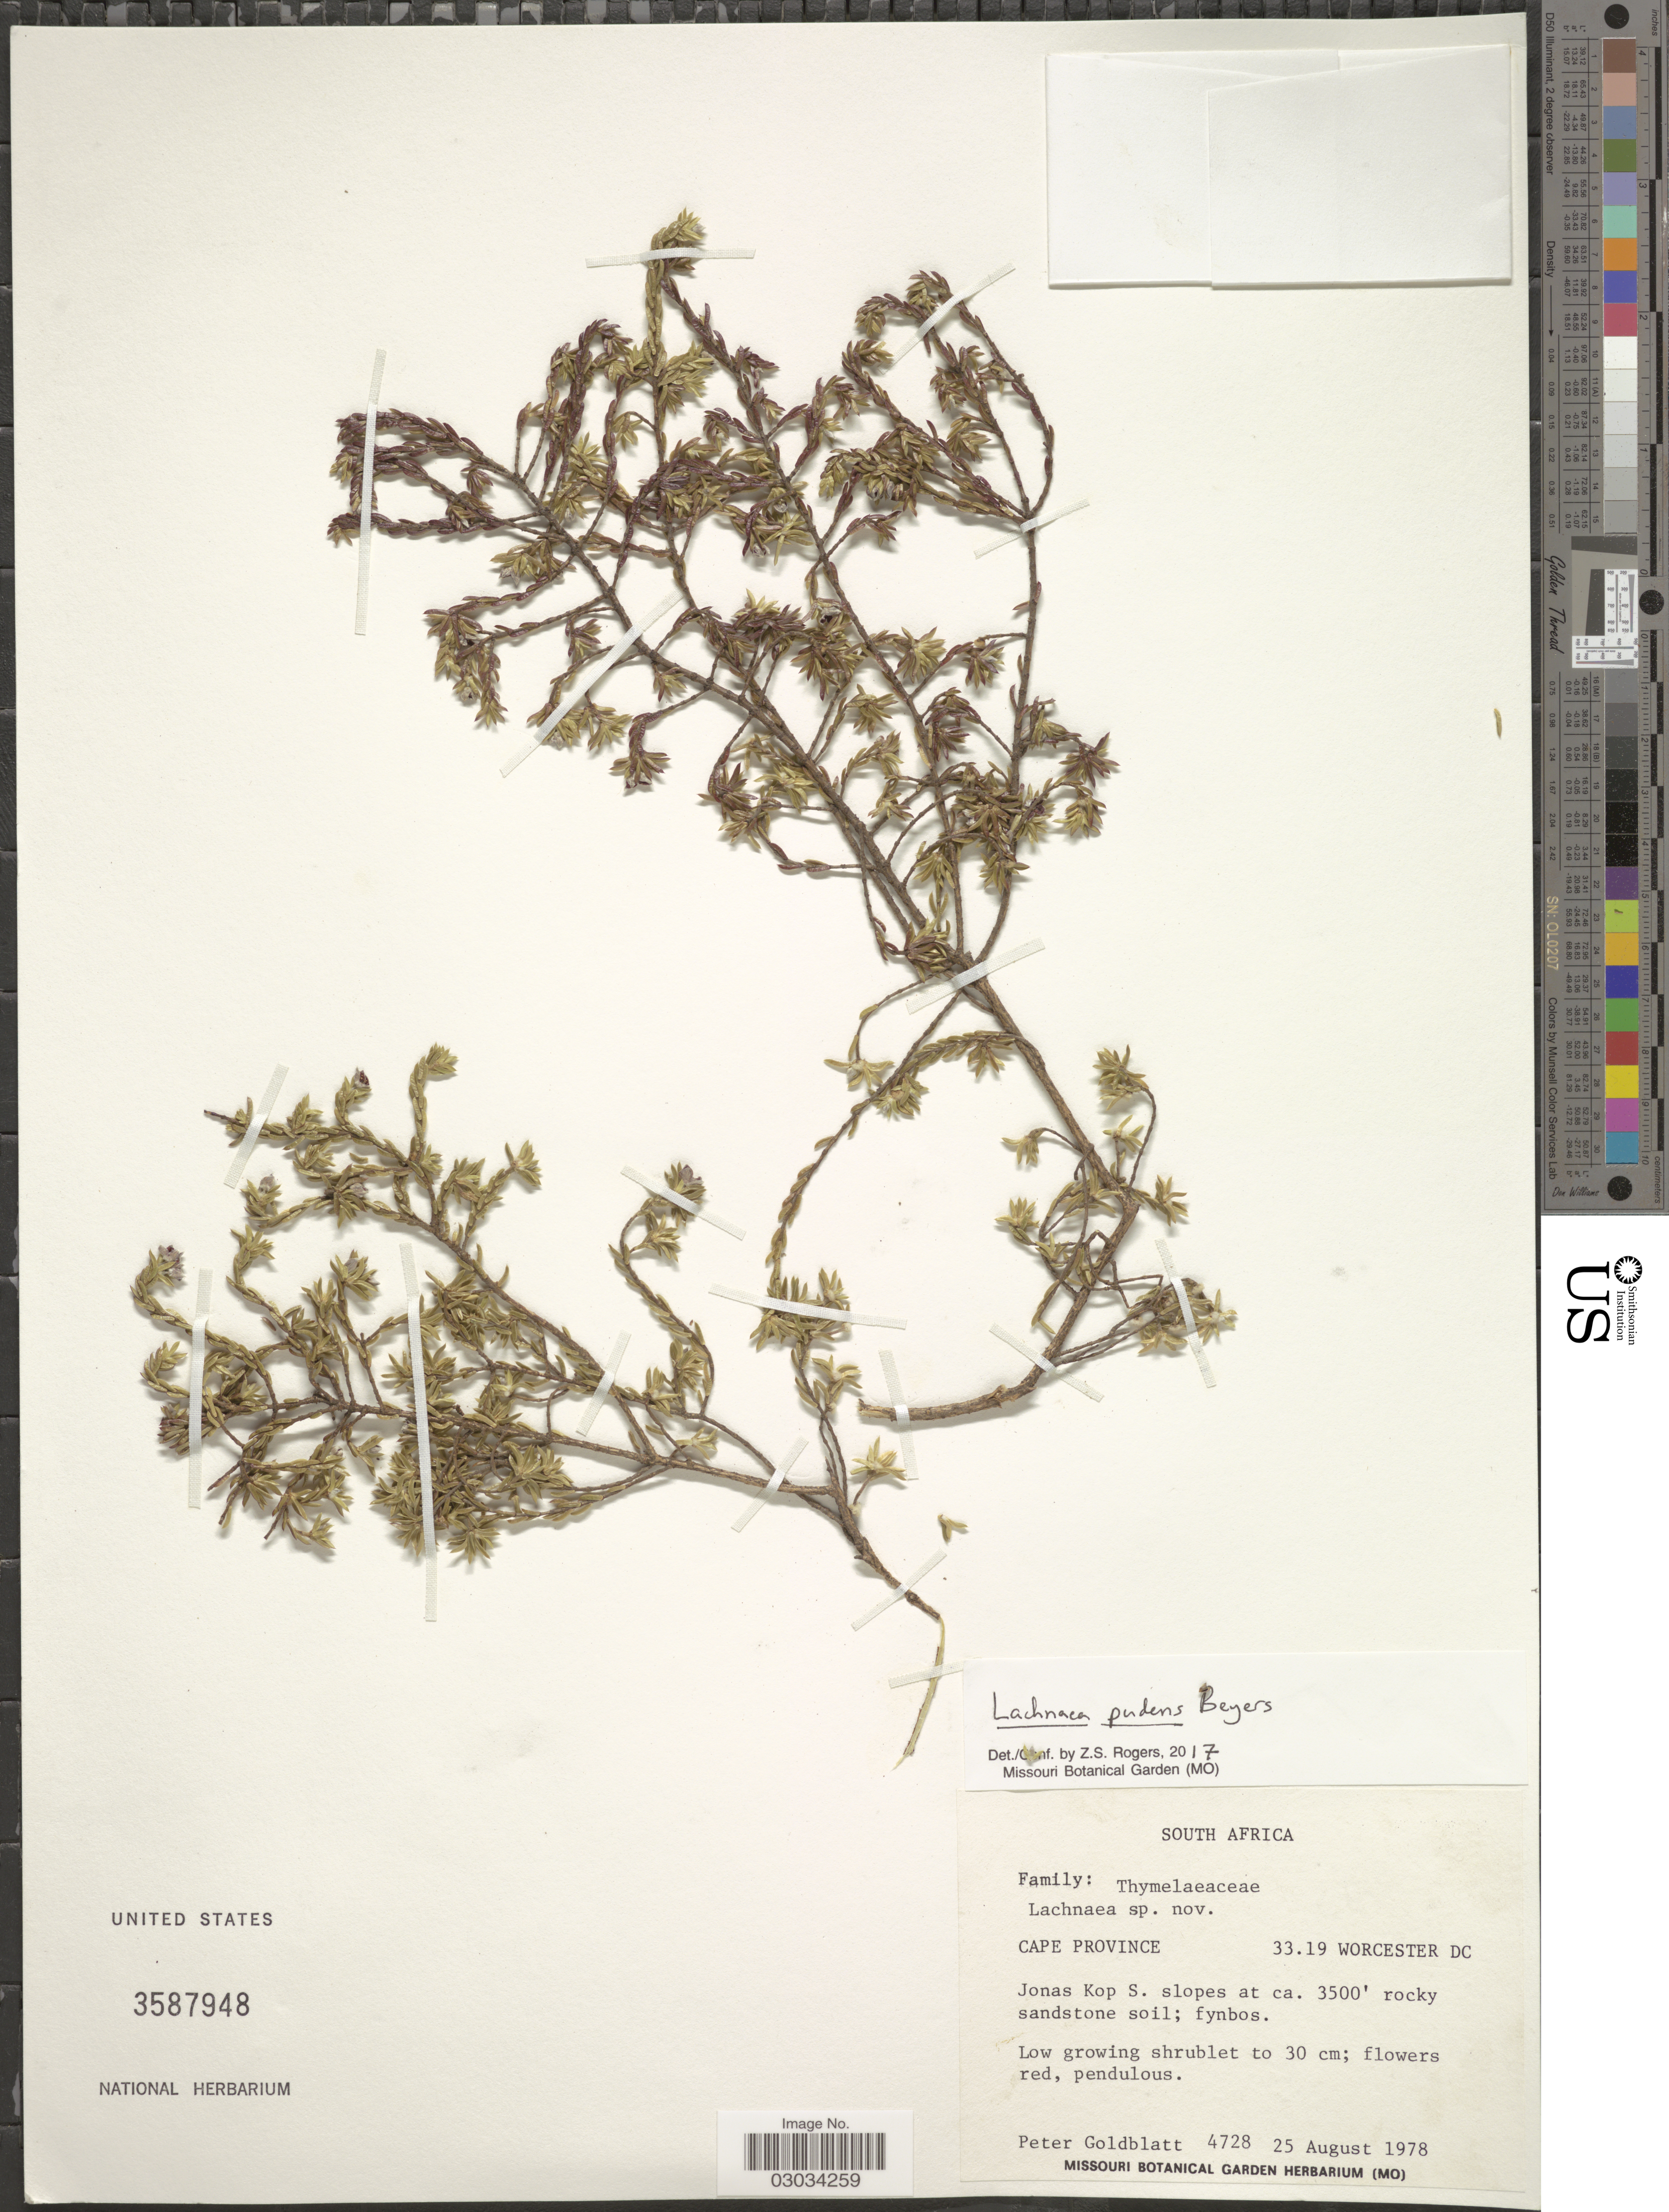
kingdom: Plantae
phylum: Tracheophyta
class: Magnoliopsida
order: Malvales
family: Thymelaeaceae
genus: Lachnaea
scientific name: Lachnaea pudens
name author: Beyers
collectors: P. Goldblatt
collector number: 4728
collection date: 1978-08-25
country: South Africa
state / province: Western Cape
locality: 33.19 Worcester DC. Jonas Kop S. slopes.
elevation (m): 1067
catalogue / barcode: US 3587948